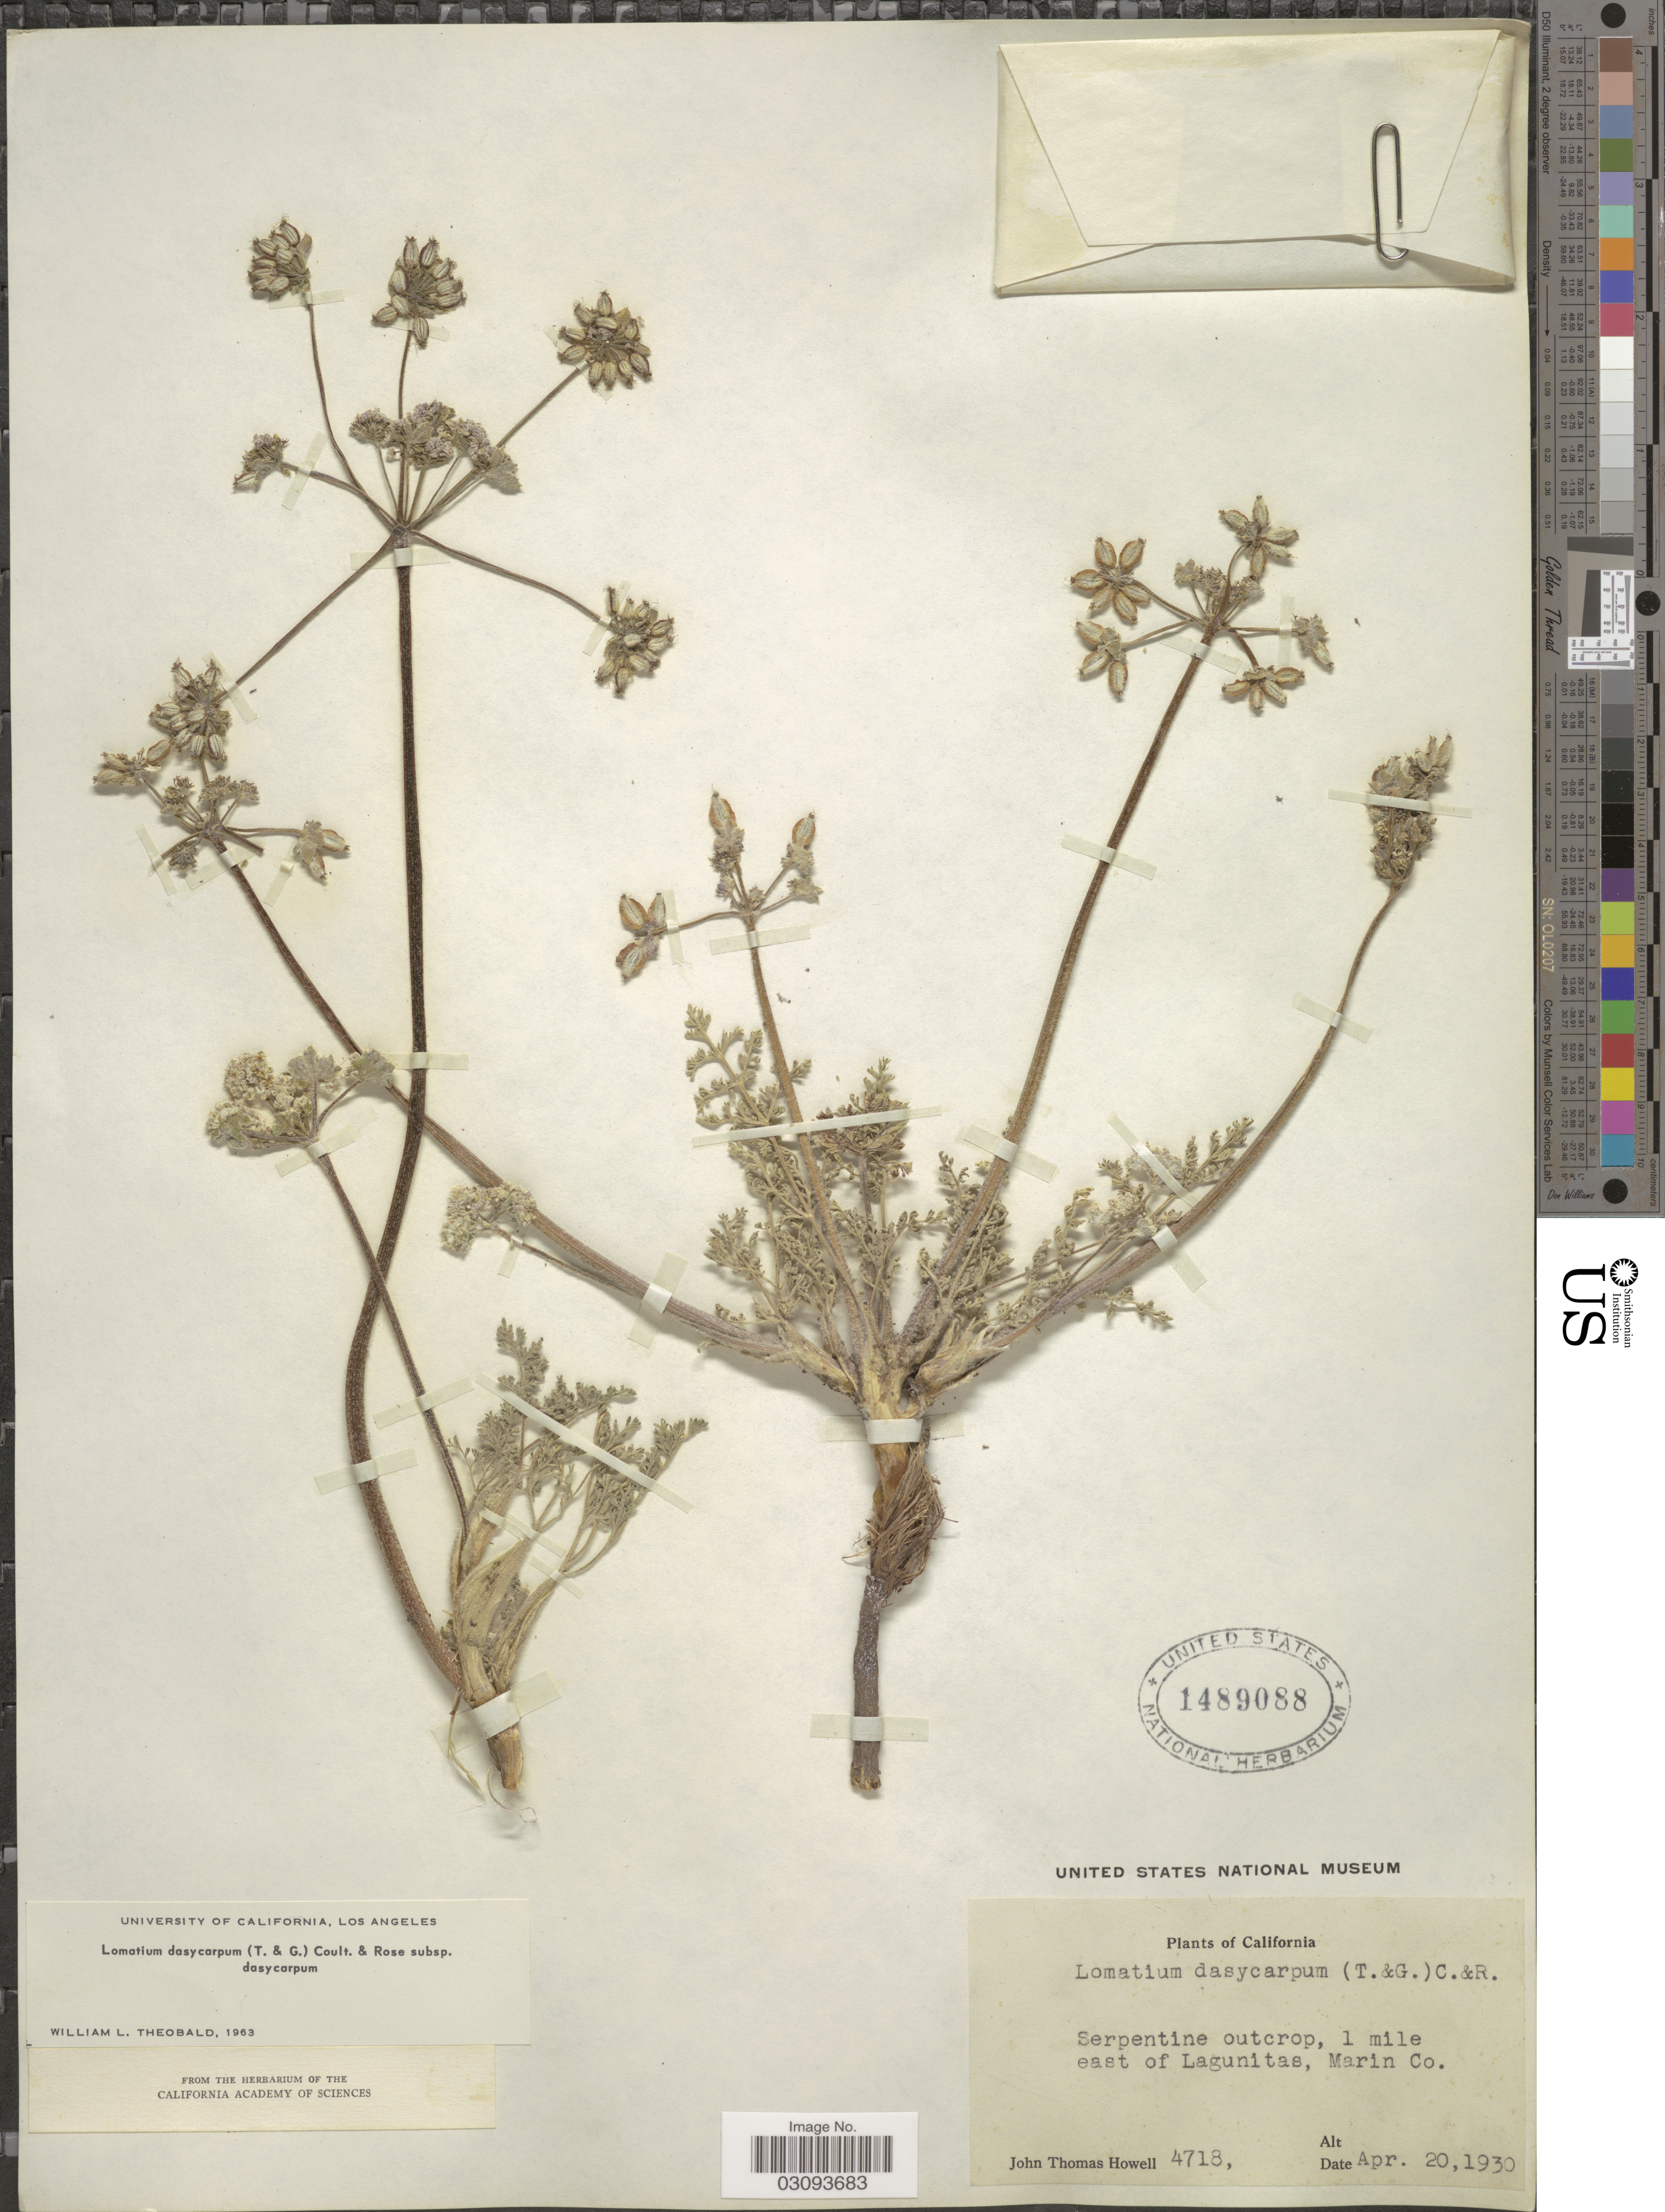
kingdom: Plantae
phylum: Tracheophyta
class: Magnoliopsida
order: Apiales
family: Apiaceae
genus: Lomatium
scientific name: Lomatium dasycarpum subsp. dasycarpum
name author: (Torr.) J.M. Coult. & Rose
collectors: J. T. Howell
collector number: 4718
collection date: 1930-04-20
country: United States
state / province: California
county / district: Marin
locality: Serpentine outcrop, 1 mile east of Lagunitas, Marin Co.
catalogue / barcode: US 1489088